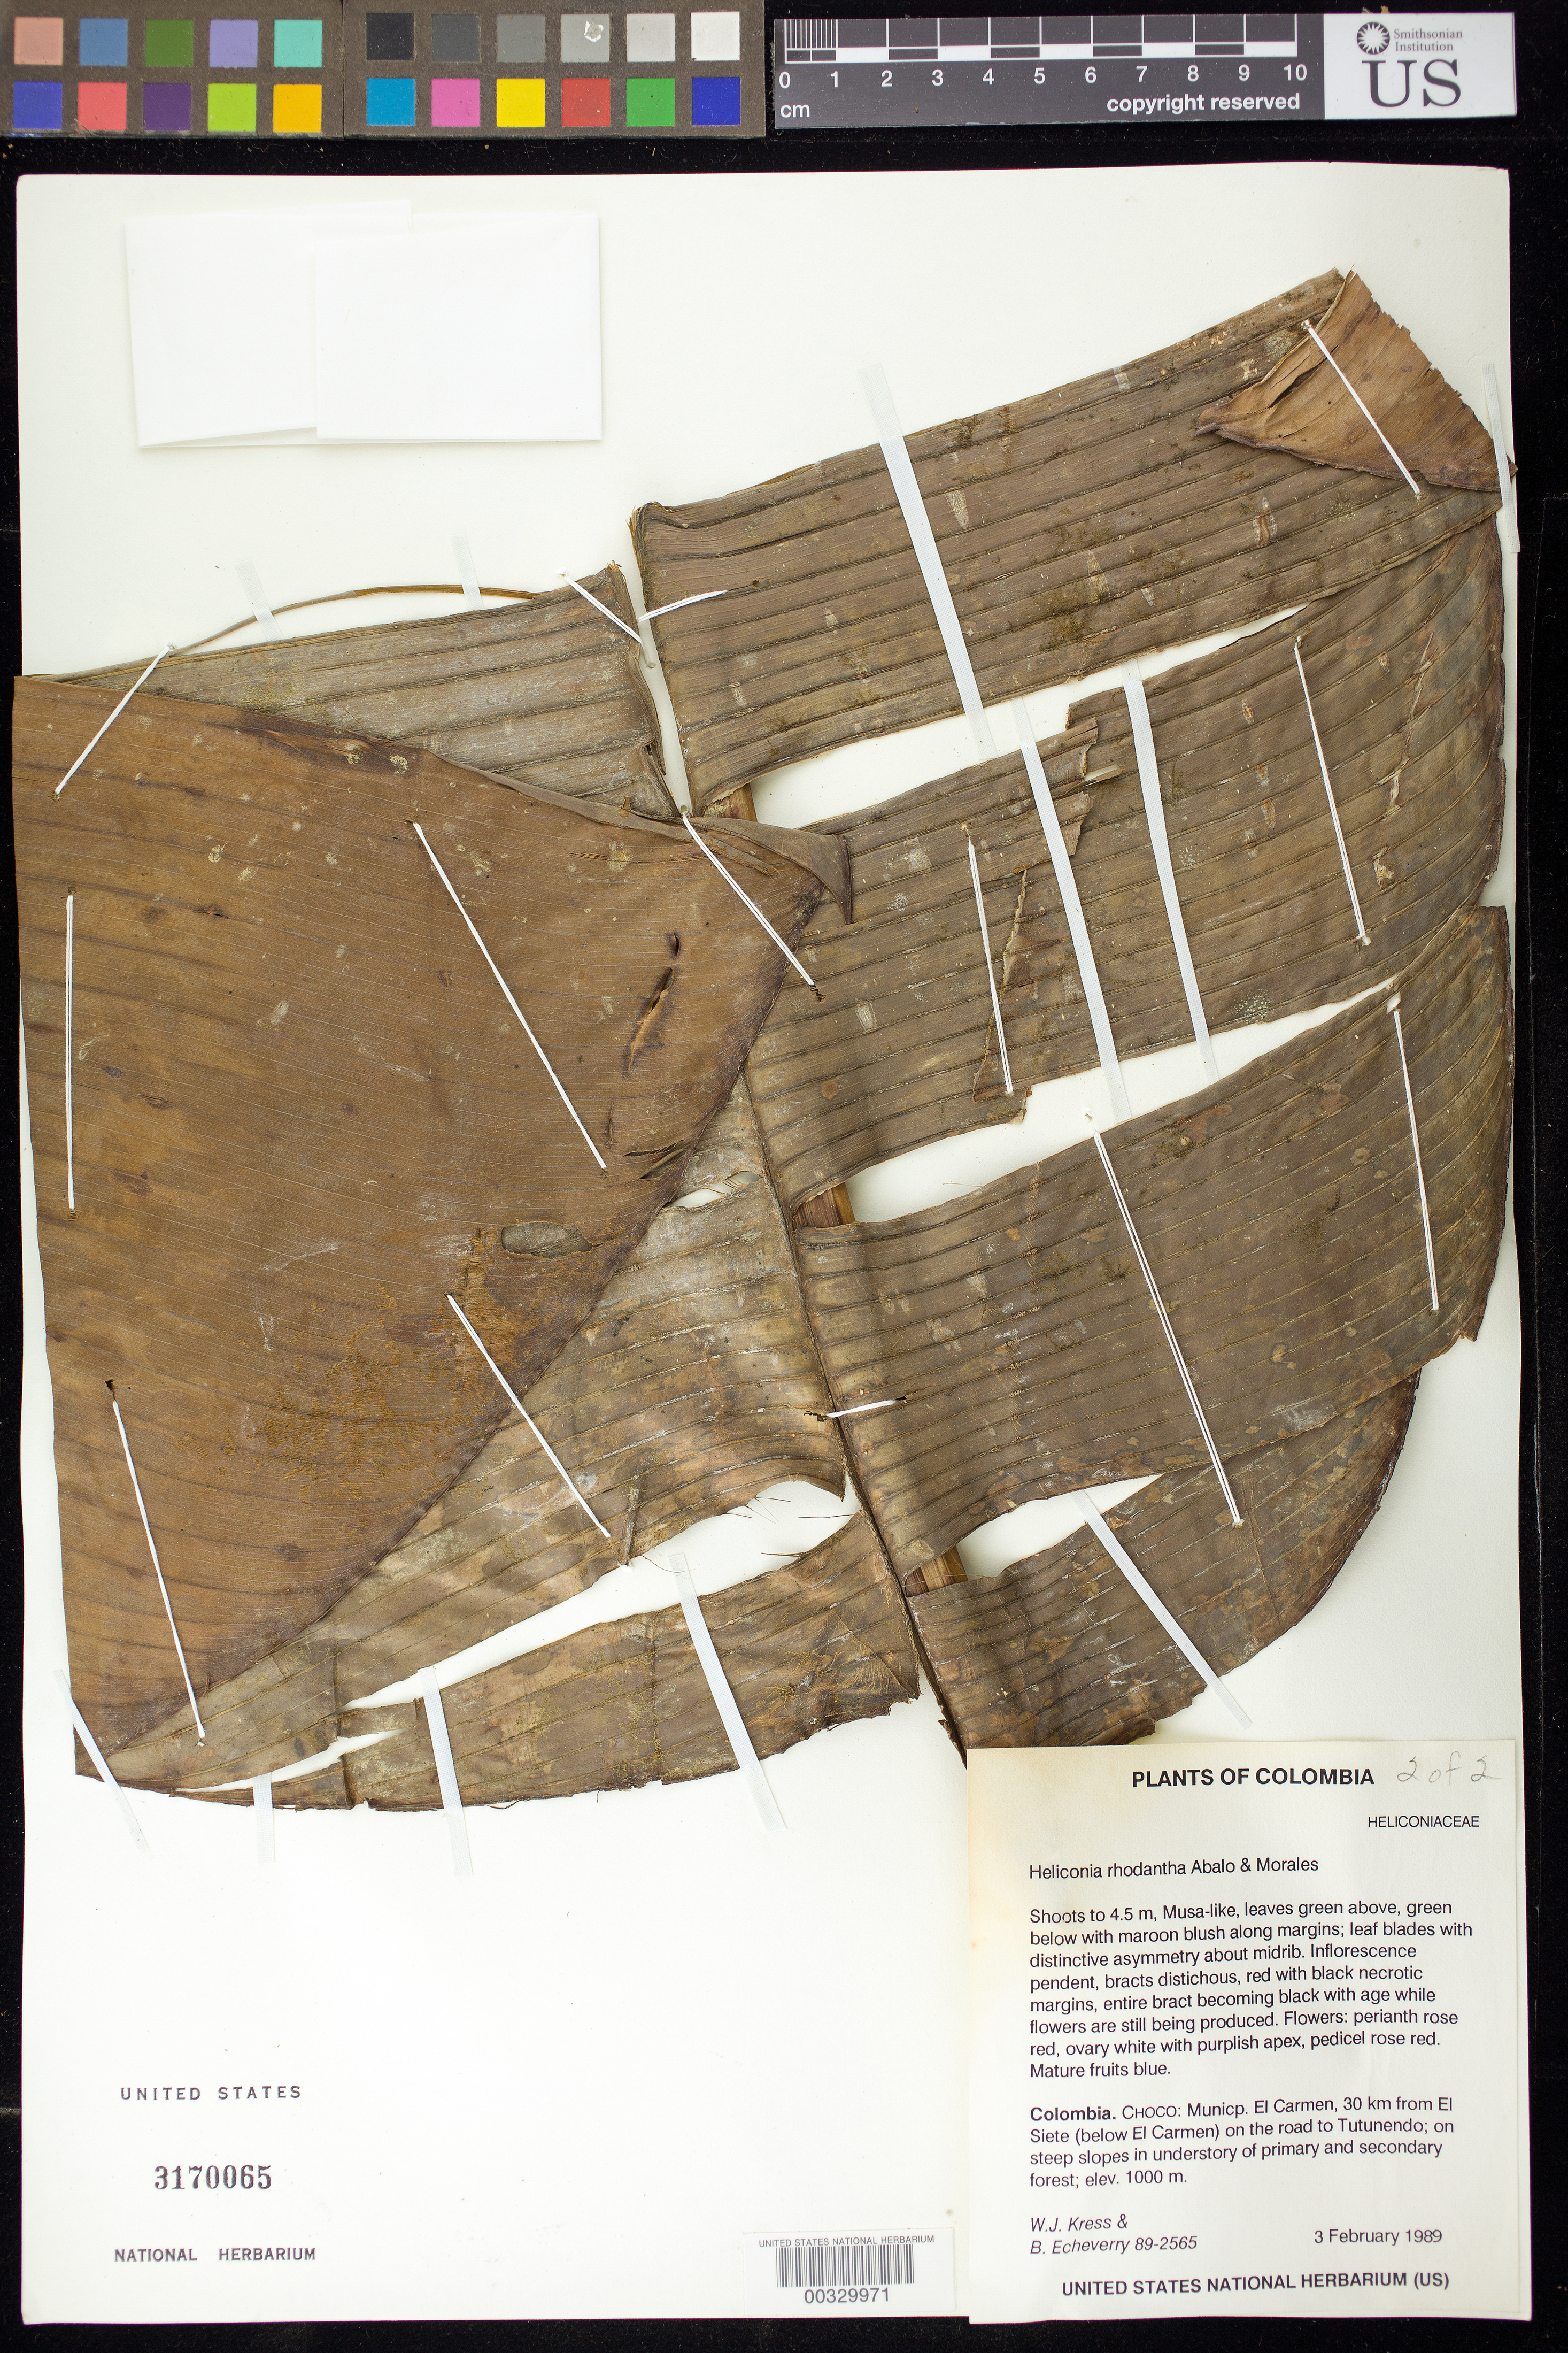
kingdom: Plantae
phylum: Tracheophyta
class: Liliopsida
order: Zingiberales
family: Heliconiaceae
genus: Heliconia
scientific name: Heliconia rhodantha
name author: Abalo & G. Morales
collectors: W. J. Kress & B. Echeverry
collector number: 89-2565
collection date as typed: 03 Feb 1989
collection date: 1989-02-03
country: Colombia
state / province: Chocó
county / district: El Carmen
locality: Mun of el Carmen, 30 km from el Siete (below el Carmen) on road to TutUnendo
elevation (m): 1000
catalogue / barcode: US 3170065